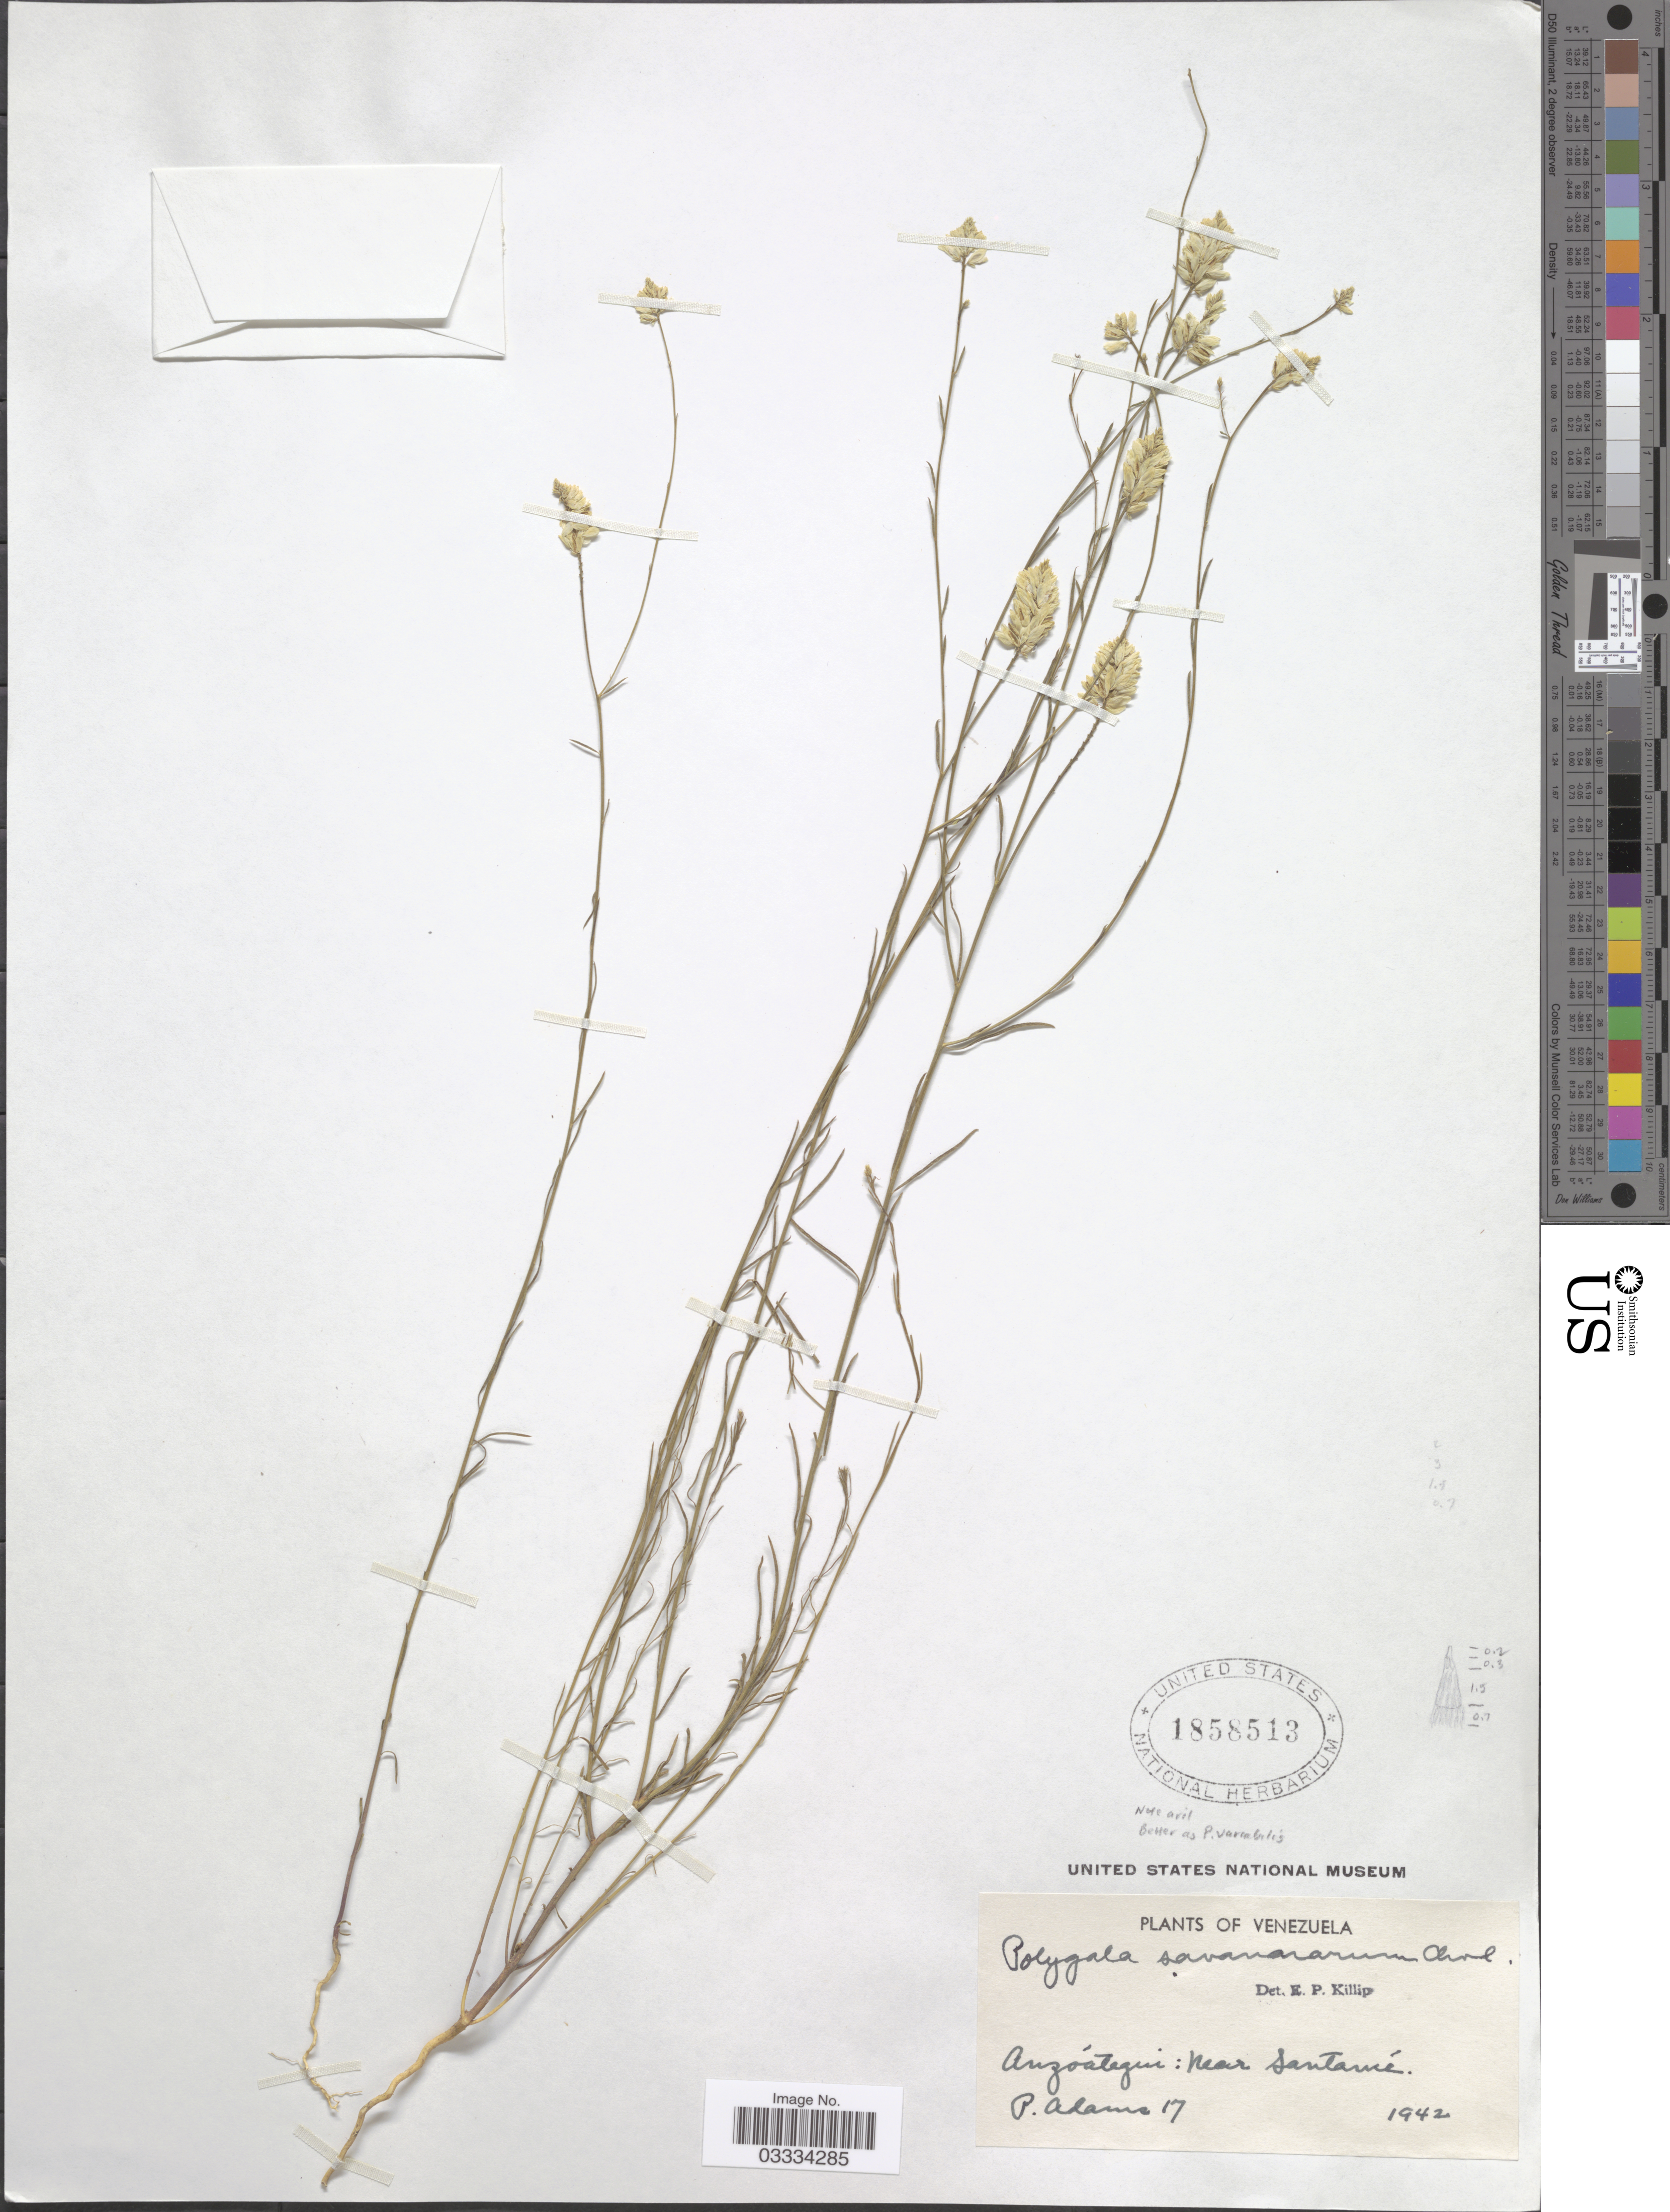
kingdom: Plantae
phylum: Tracheophyta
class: Magnoliopsida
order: Fabales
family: Polygalaceae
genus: Polygala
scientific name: Polygala trichosperma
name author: L.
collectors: P. Adams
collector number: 17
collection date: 1942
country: Venezuela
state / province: Anzoategui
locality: Near Santomé.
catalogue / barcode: US 1858513